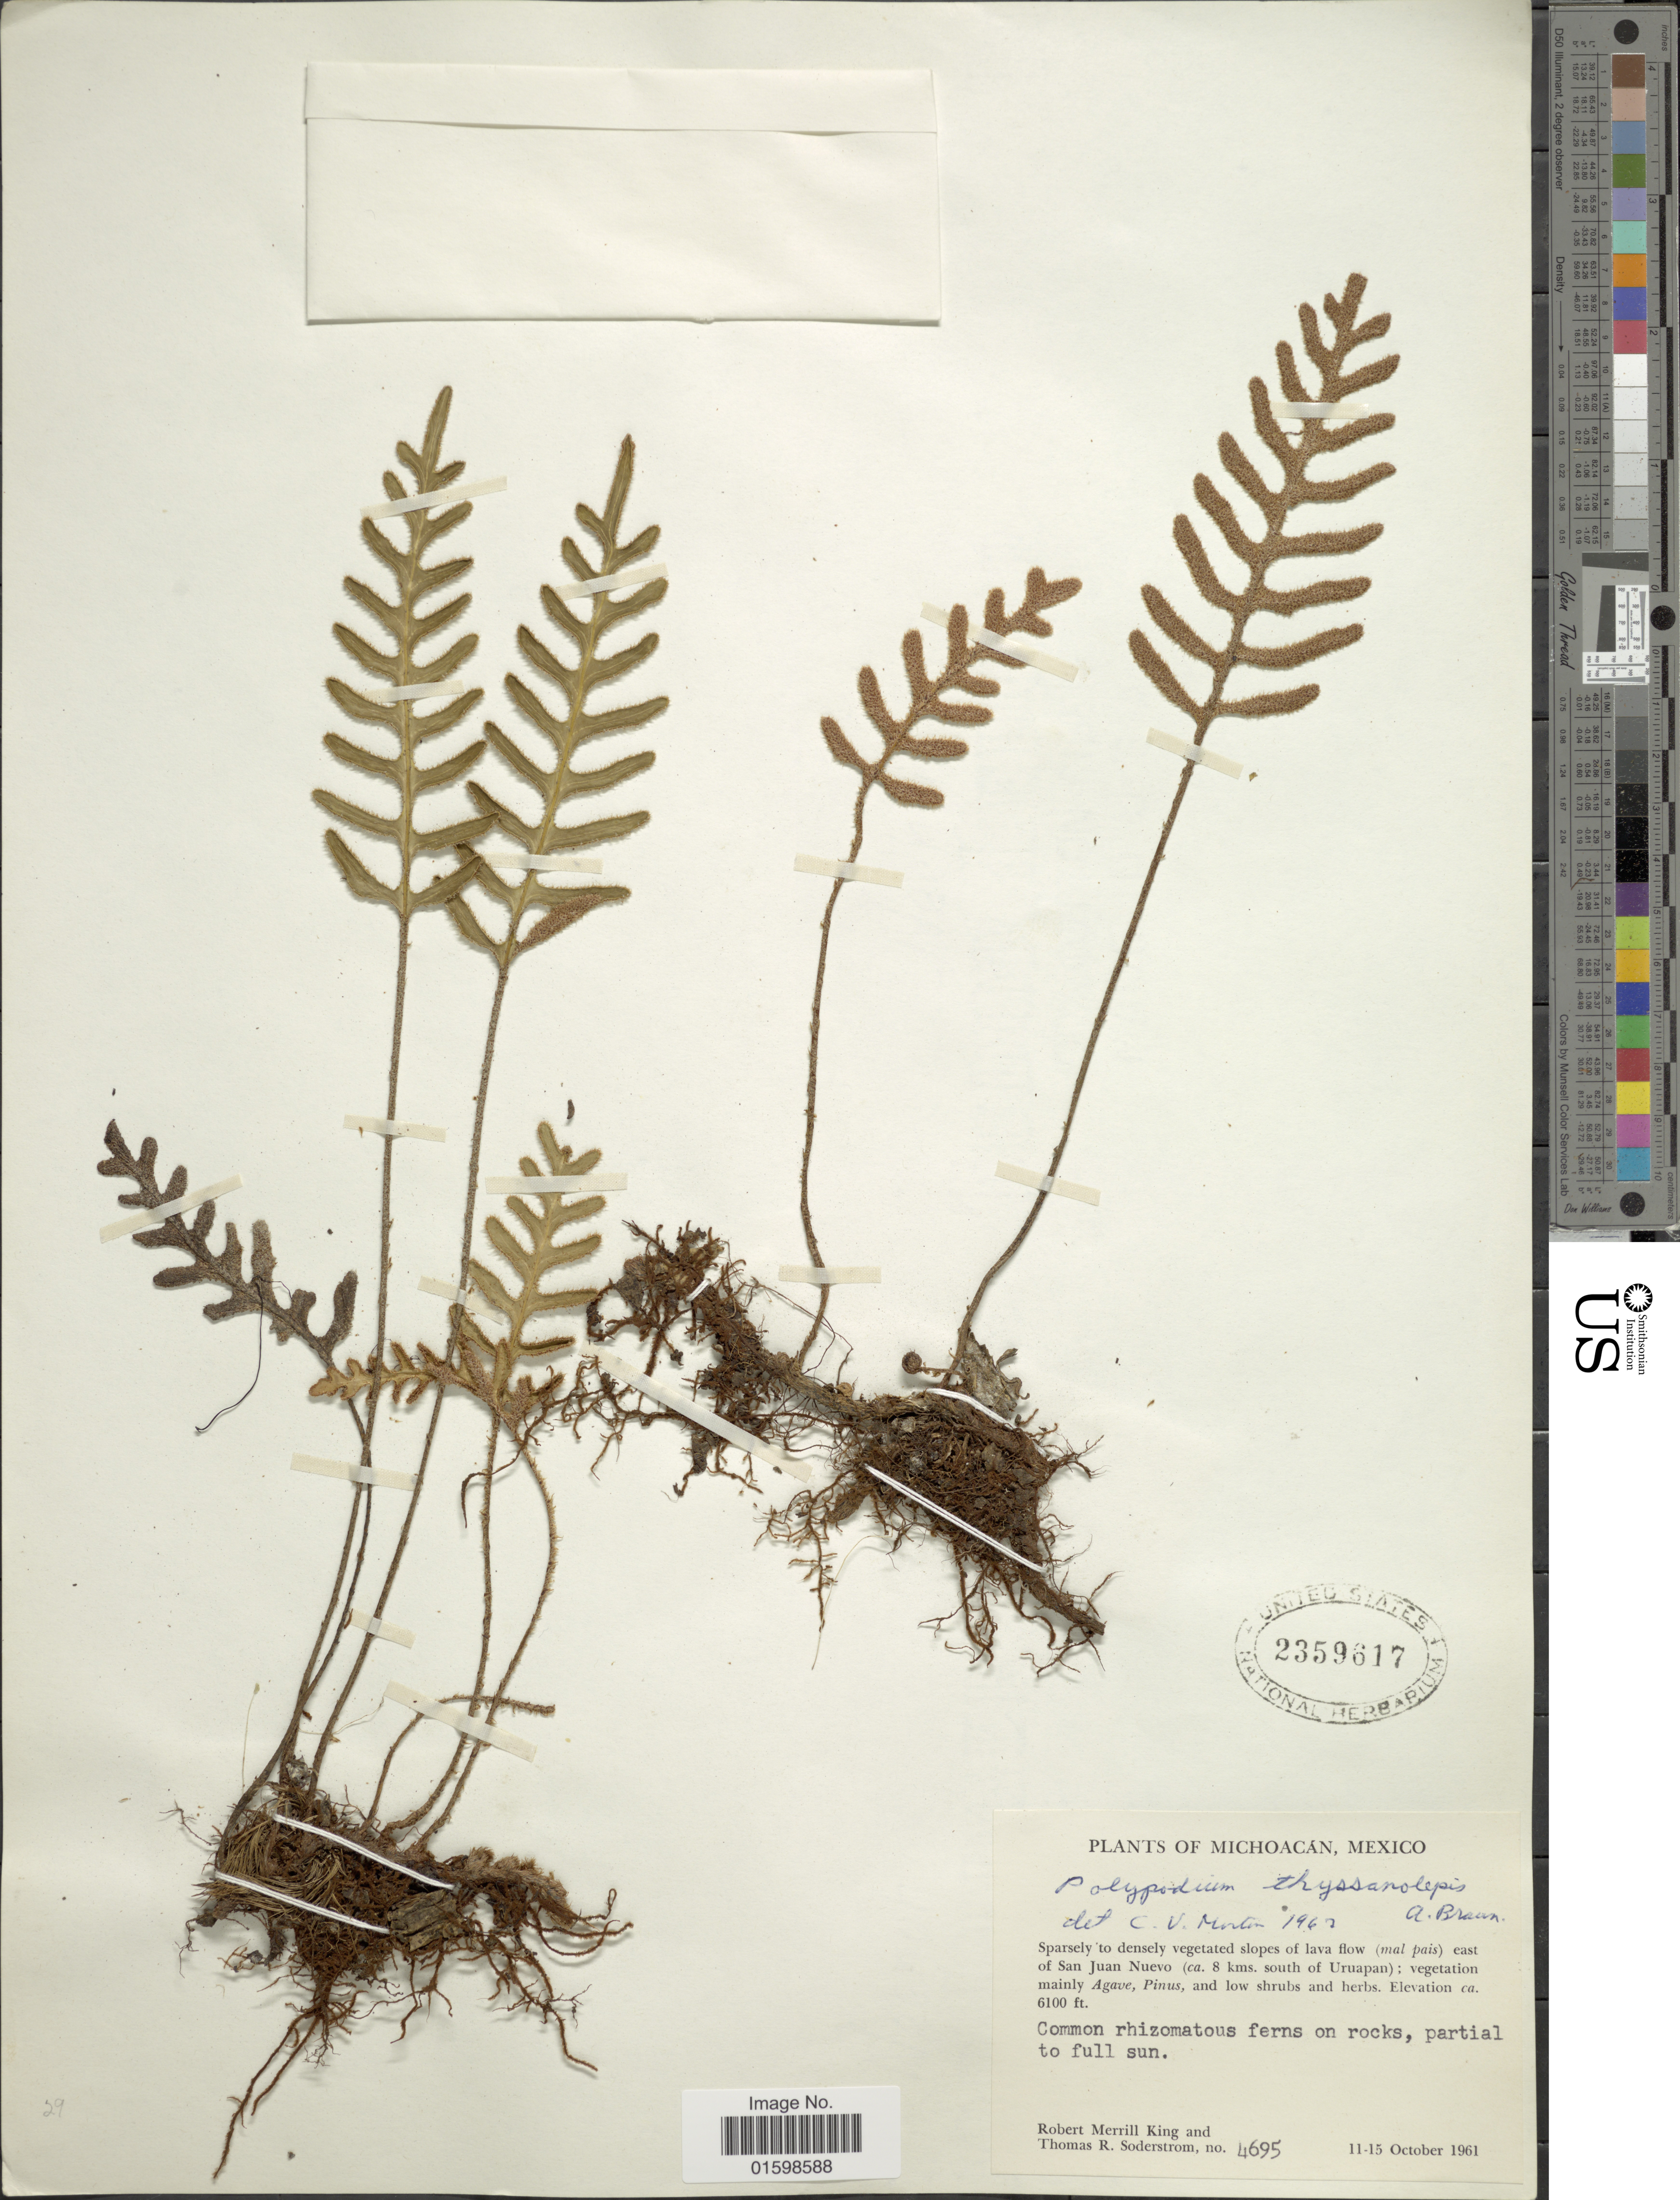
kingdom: Plantae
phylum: Tracheophyta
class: Polypodiopsida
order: Polypodiales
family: Polypodiaceae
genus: Pleopeltis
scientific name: Pleopeltis thyssanolepis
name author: (A. Braun ex Klotzsch) E.G. Andrews & Windham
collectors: R. M. King & T. R. Soderstrom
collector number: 4695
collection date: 1961-10-11/1961-10-15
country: Mexico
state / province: Michoacán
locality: Sparsely to densely vegetated slopes of lava flow (mal pais) east of San Juan Nuevo (ca. 8 kms. south of Uruapan); vegetation mainly Agave, Pinus, and low shrubs and herbs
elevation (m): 1859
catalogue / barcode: US 2359617